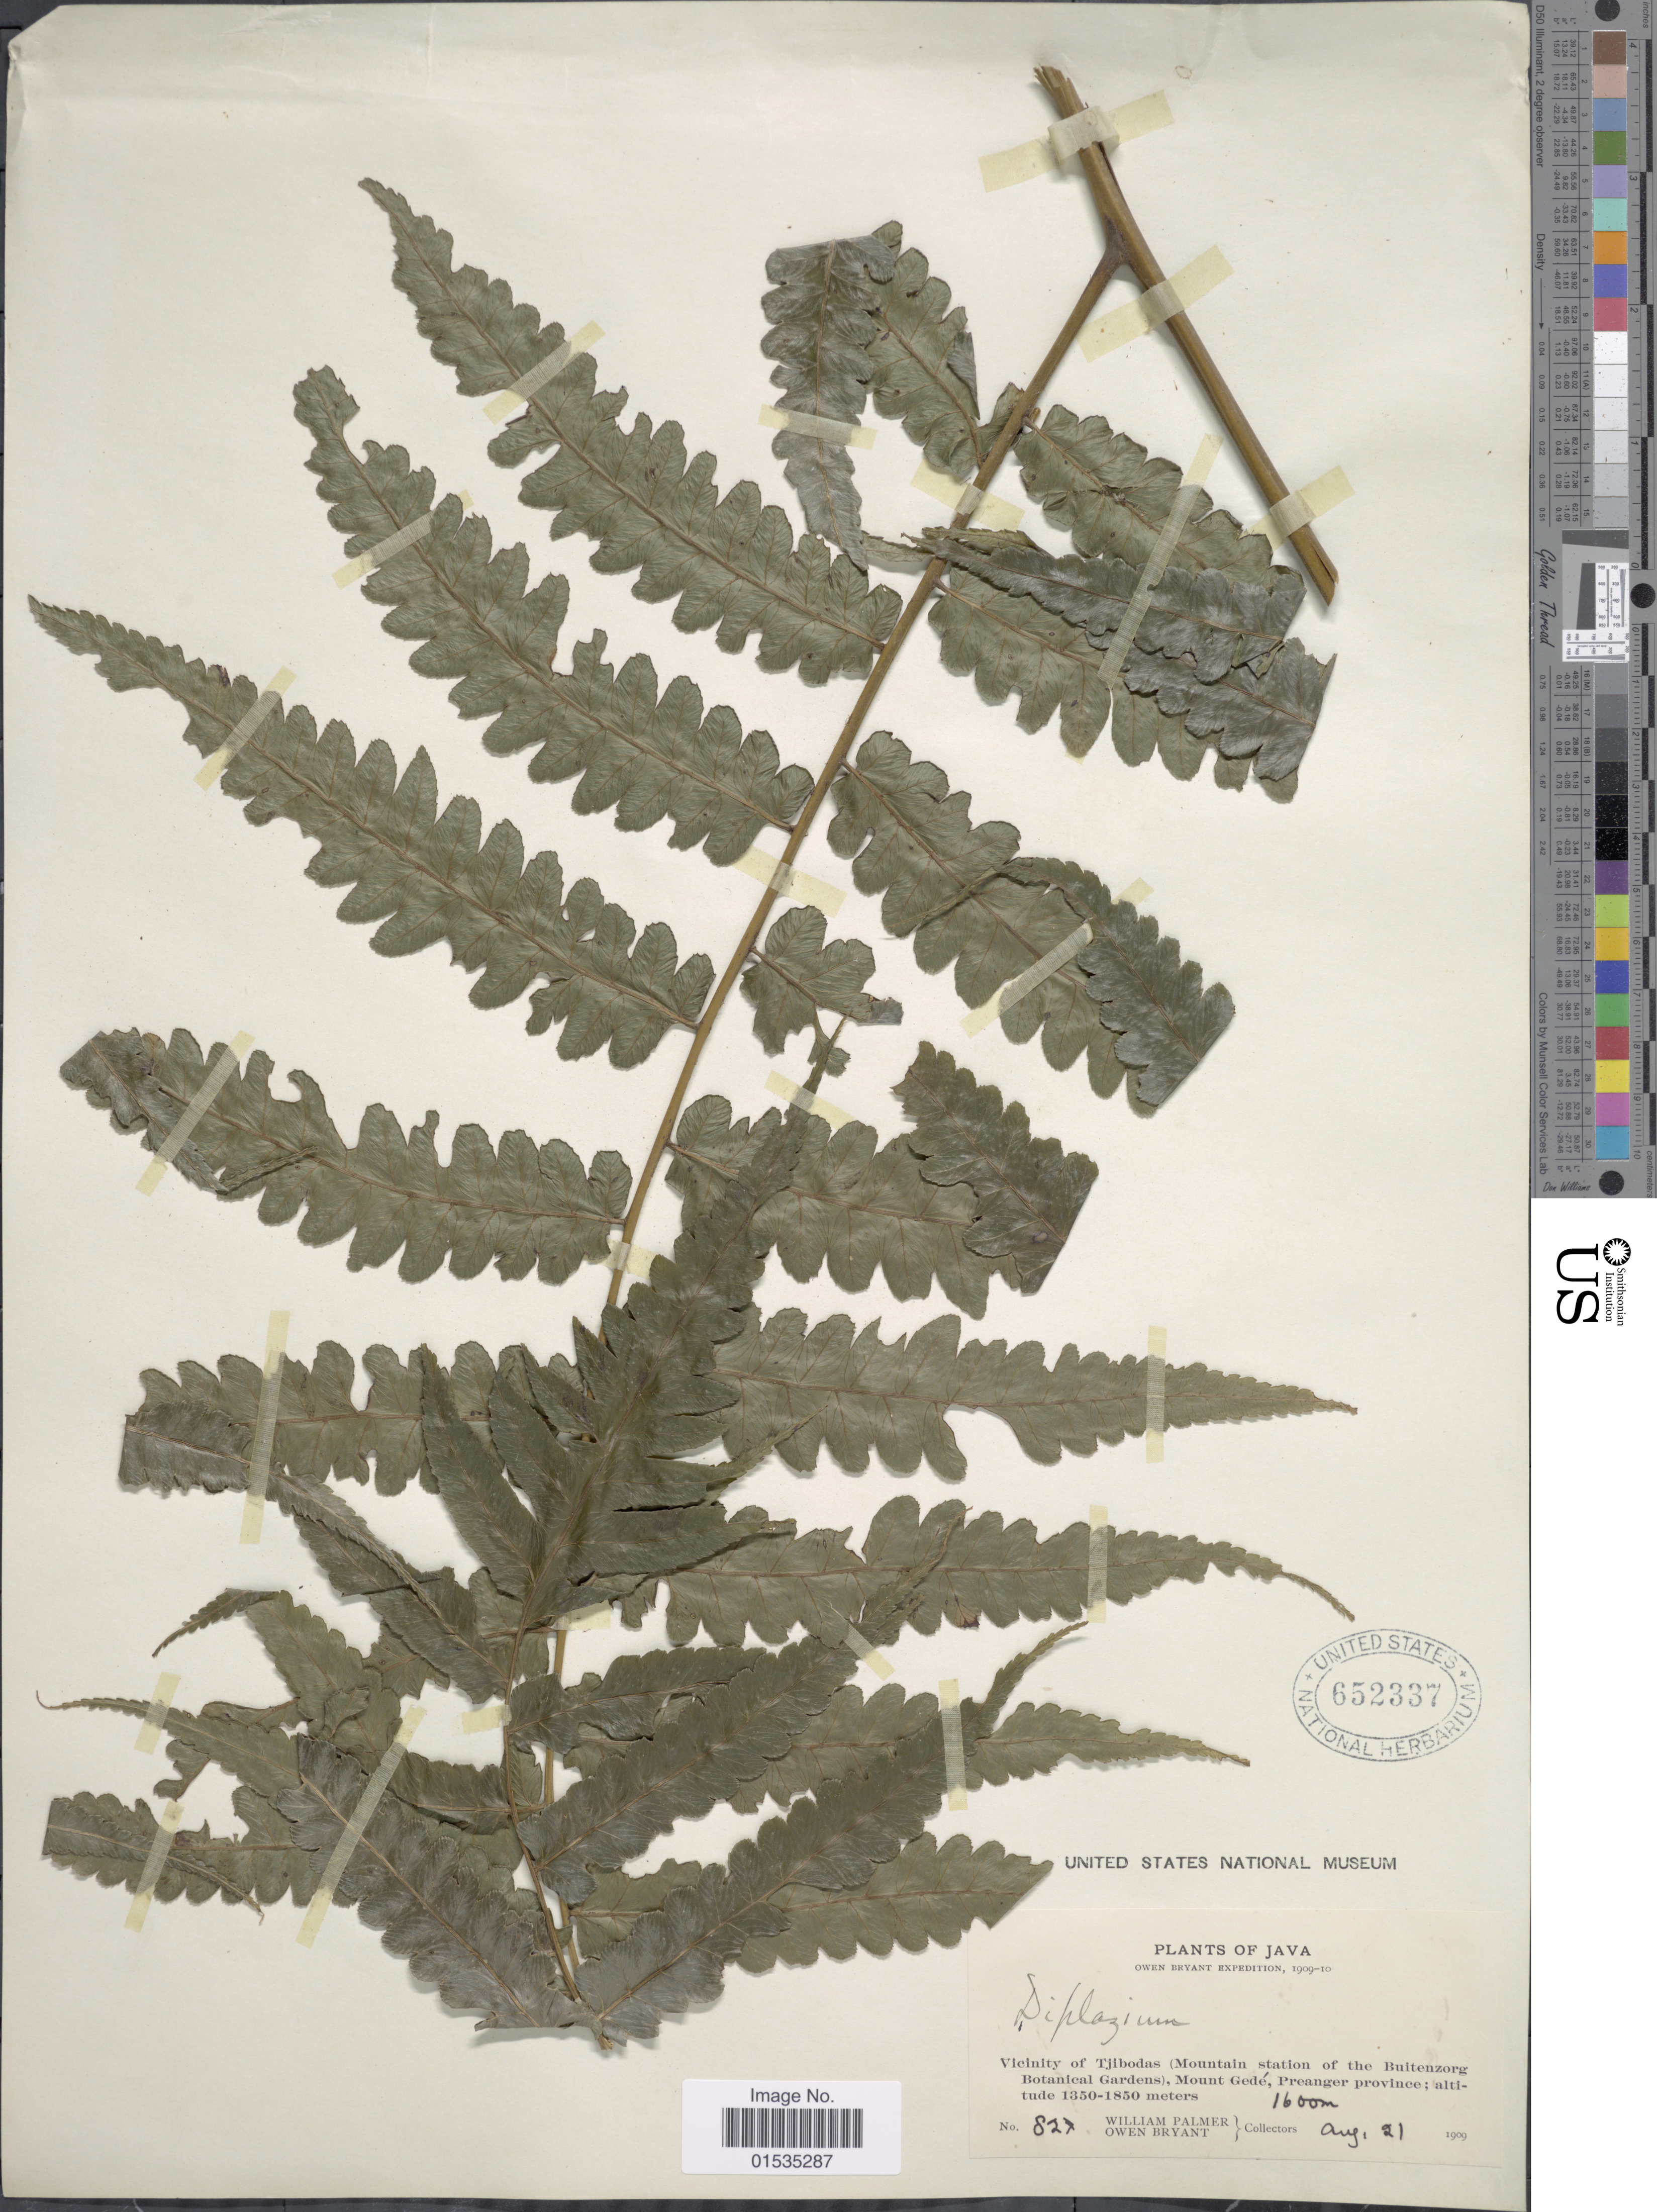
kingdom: Plantae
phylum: Tracheophyta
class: Polypodiopsida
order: Polypodiales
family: Athyriaceae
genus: Diplazium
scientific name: Diplazium sp.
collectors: W. Palmer & O. Bryant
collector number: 827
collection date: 1909-08-21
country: Indonesia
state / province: Java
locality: Vicinity of Tjibodas (Mountains station of the Buitenzorg Botanical Gardens), Mount Gedé, Preanger Province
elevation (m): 1600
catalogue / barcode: US 652337